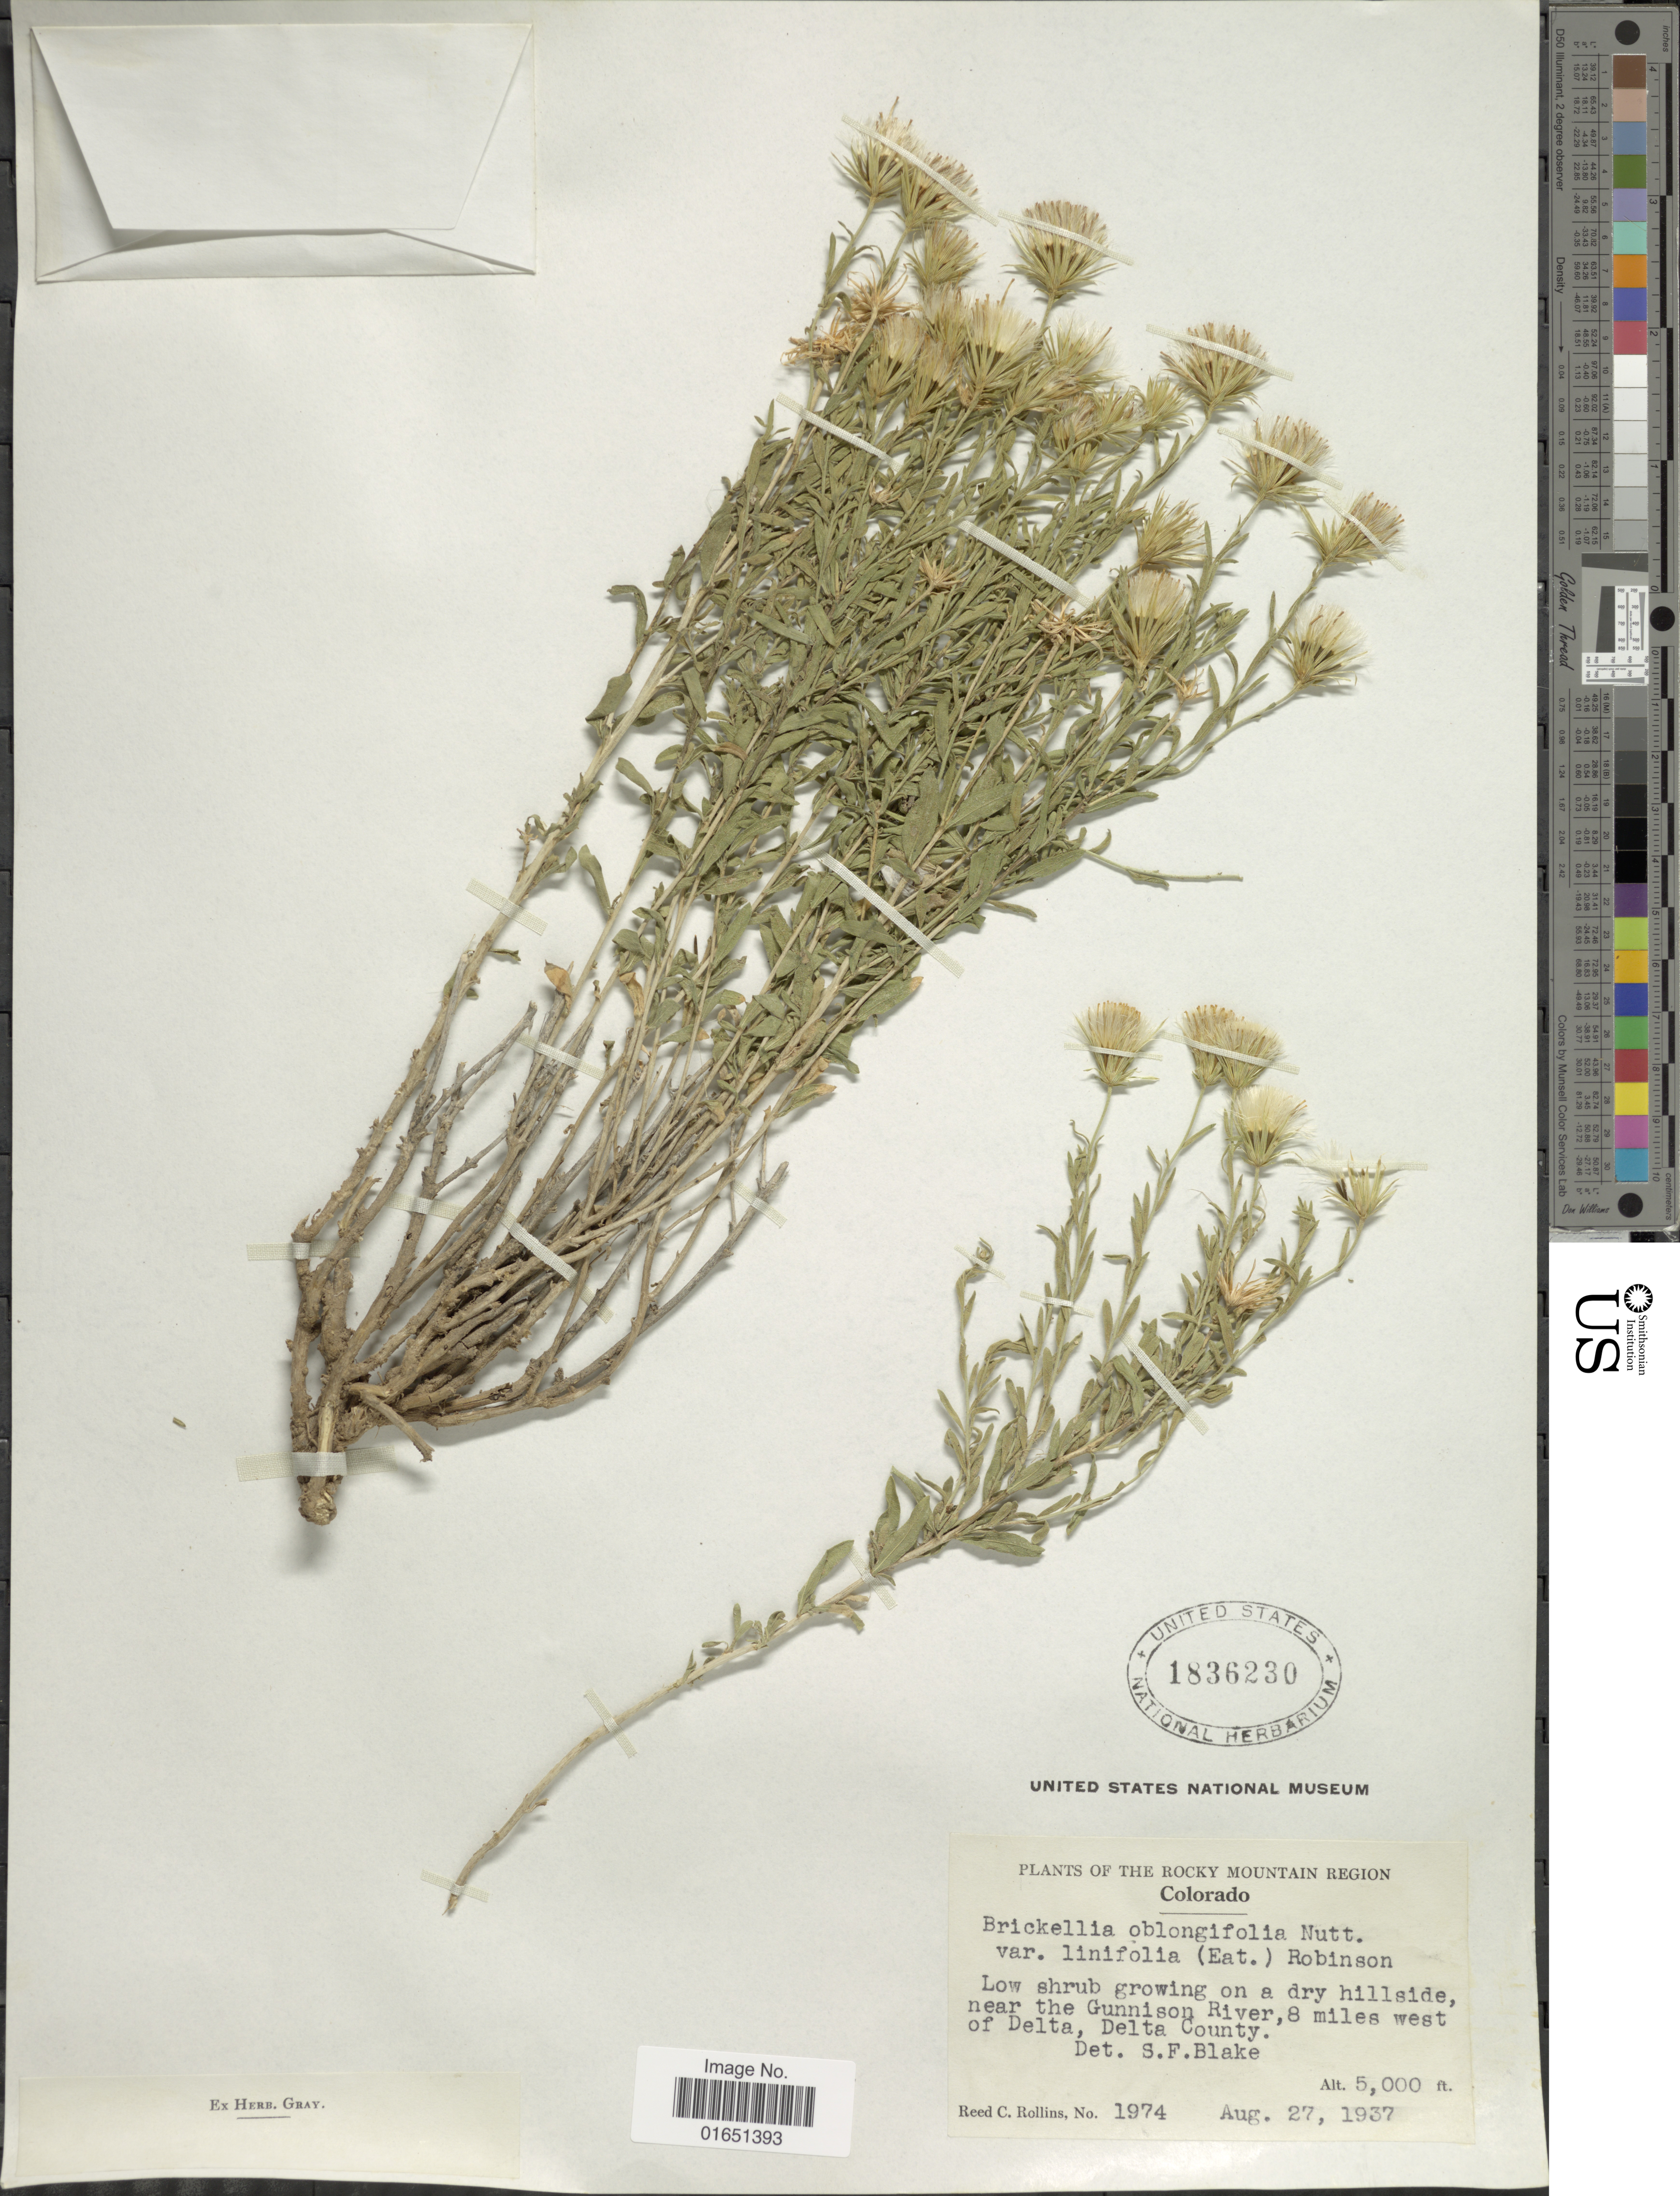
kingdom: Plantae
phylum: Tracheophyta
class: Magnoliopsida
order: Asterales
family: Asteraceae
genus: Brickellia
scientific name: Brickellia oblongifolia var. linifolia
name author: (D.C. Eaton) B.L. Rob.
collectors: R. C. Rollins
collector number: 1974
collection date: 1937-08-27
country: United States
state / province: Colorado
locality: The Rocky Mountain Region, Low shrub growing on a dry hillside, near the Gunnison River, 8 miles west of Delta, Delta County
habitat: grows on a dry hillside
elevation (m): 1524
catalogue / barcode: US 1836230